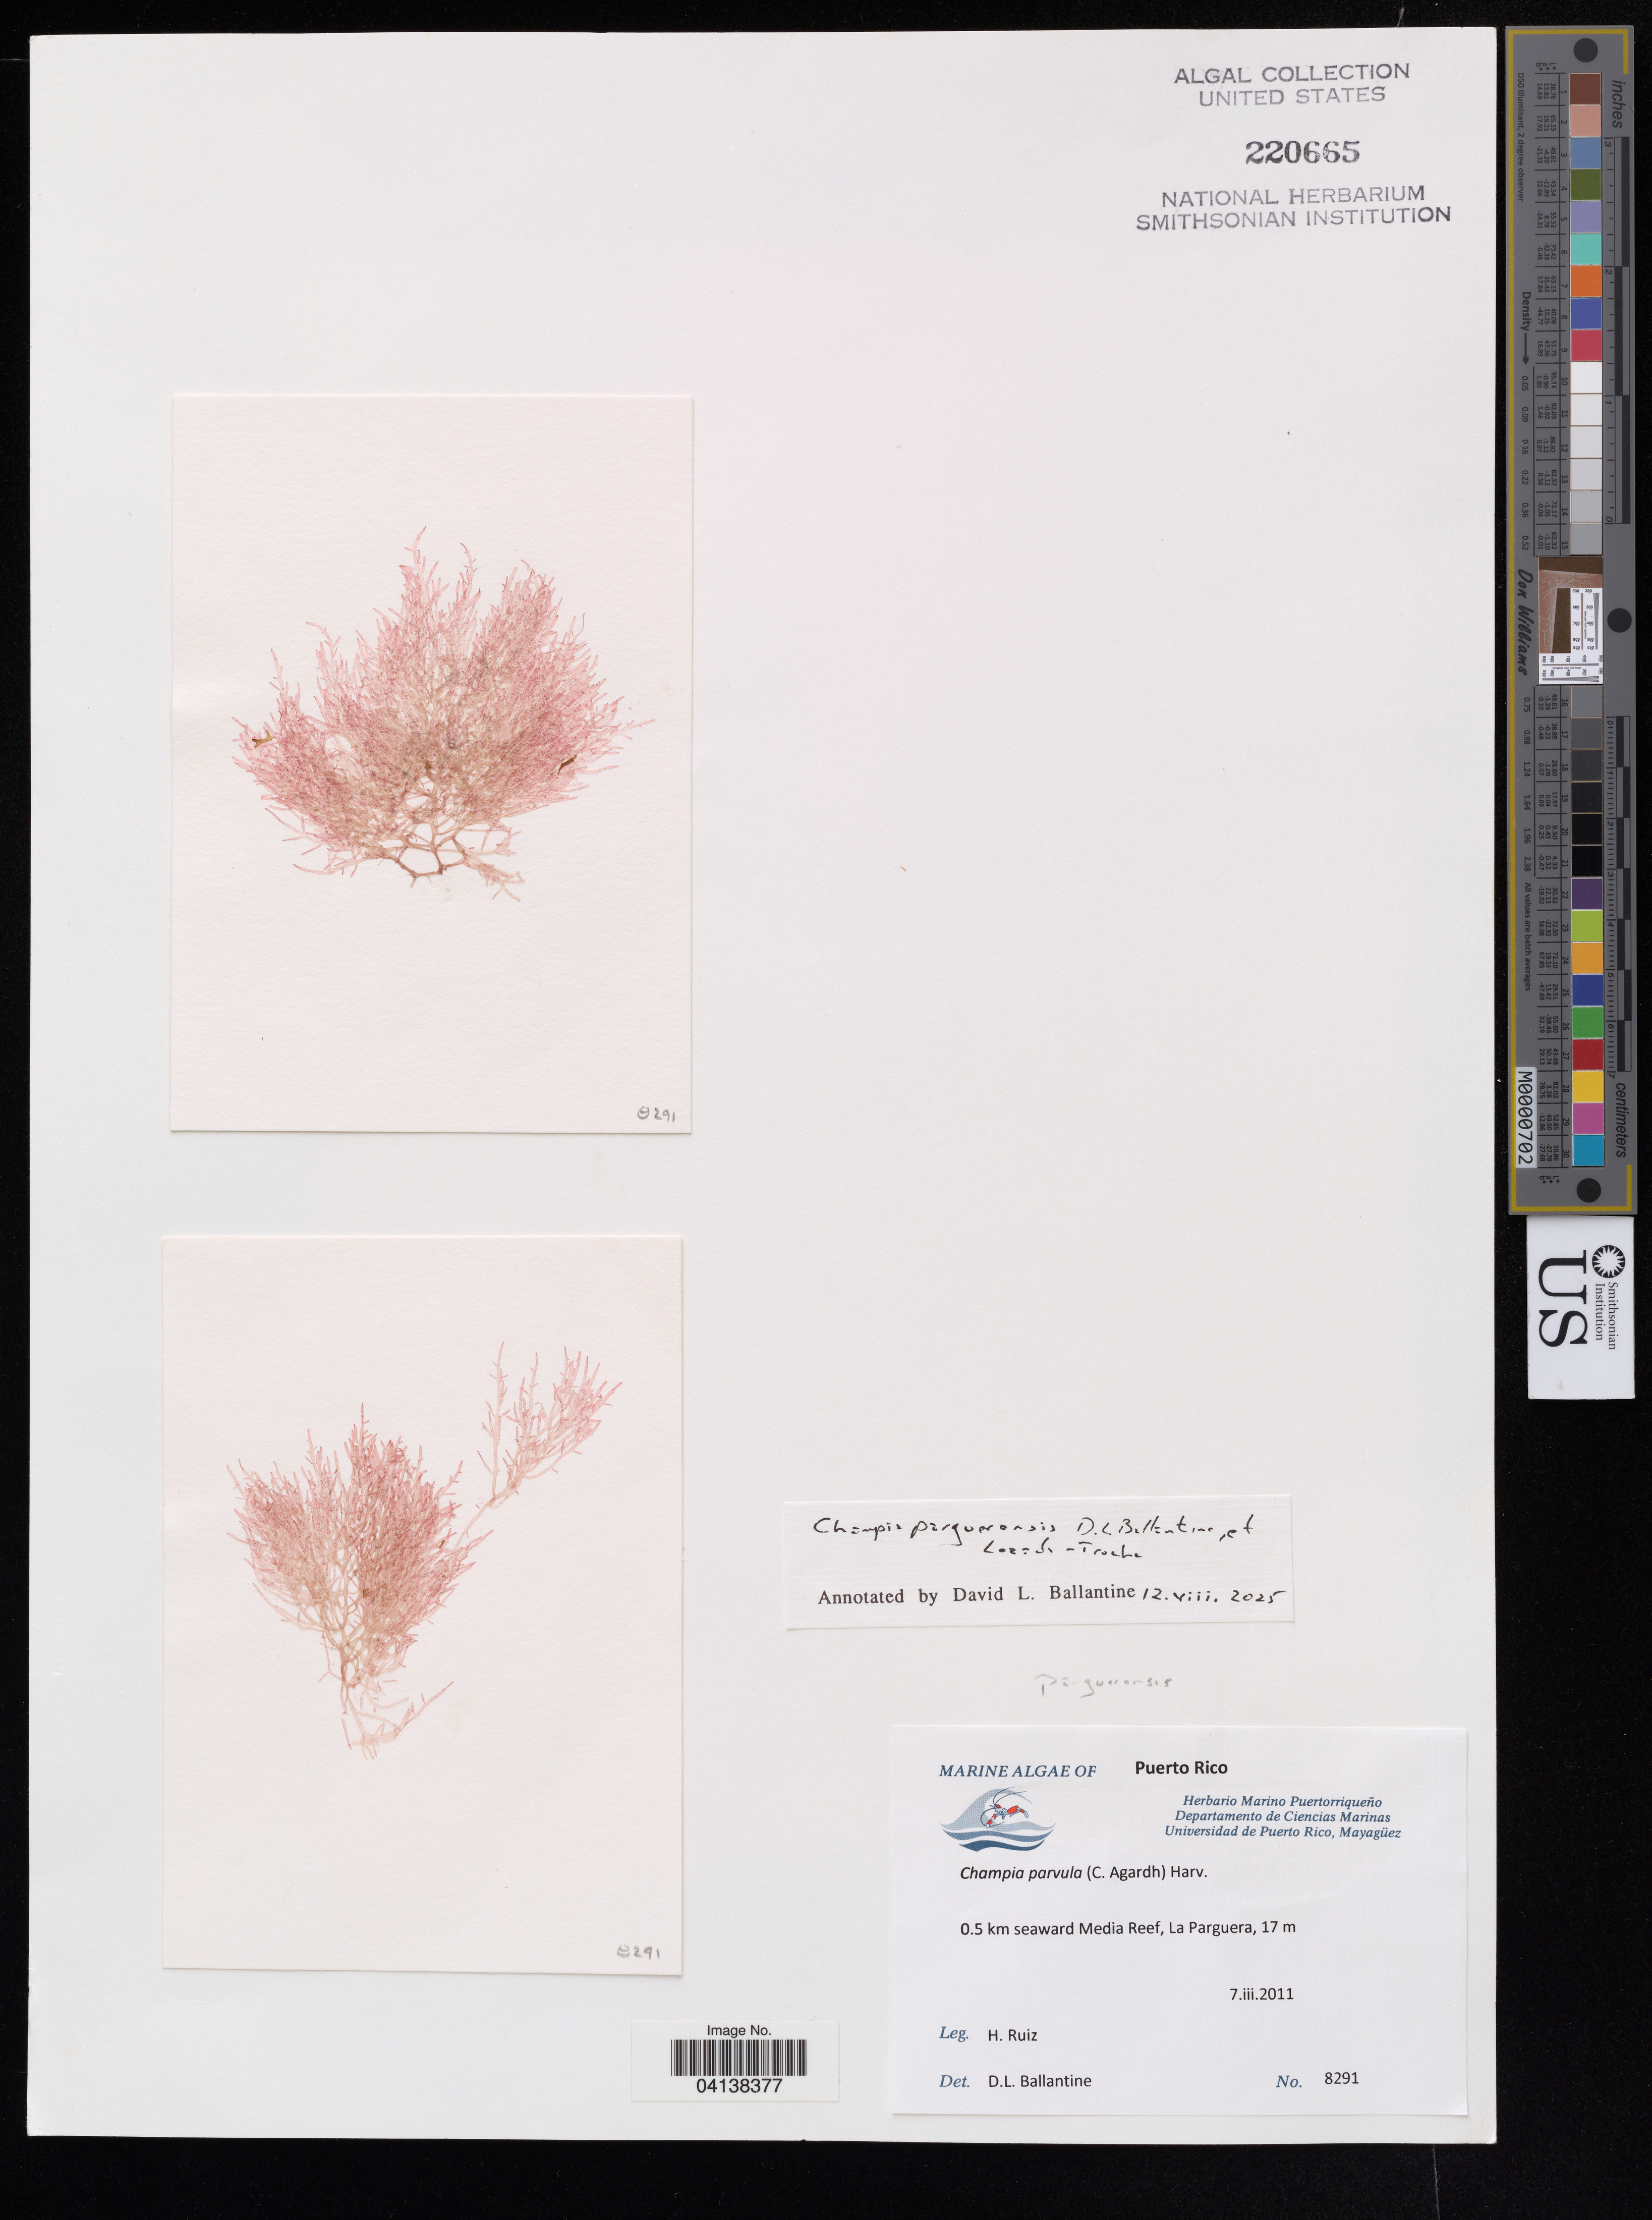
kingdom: Plantae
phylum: Rhodophyta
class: Florideophyceae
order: Rhodymeniales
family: Champiaceae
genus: Champia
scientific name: Champia pirguerensis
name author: D.L. Ballant. & C.Lozada-Troche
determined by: Ballantine, D. L.; Norris, J. N.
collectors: H. Ruiz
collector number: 8291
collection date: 2011-03-07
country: Puerto Rico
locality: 0.5 km seaward Media Reef, La Parguera.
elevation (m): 17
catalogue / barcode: US 220665